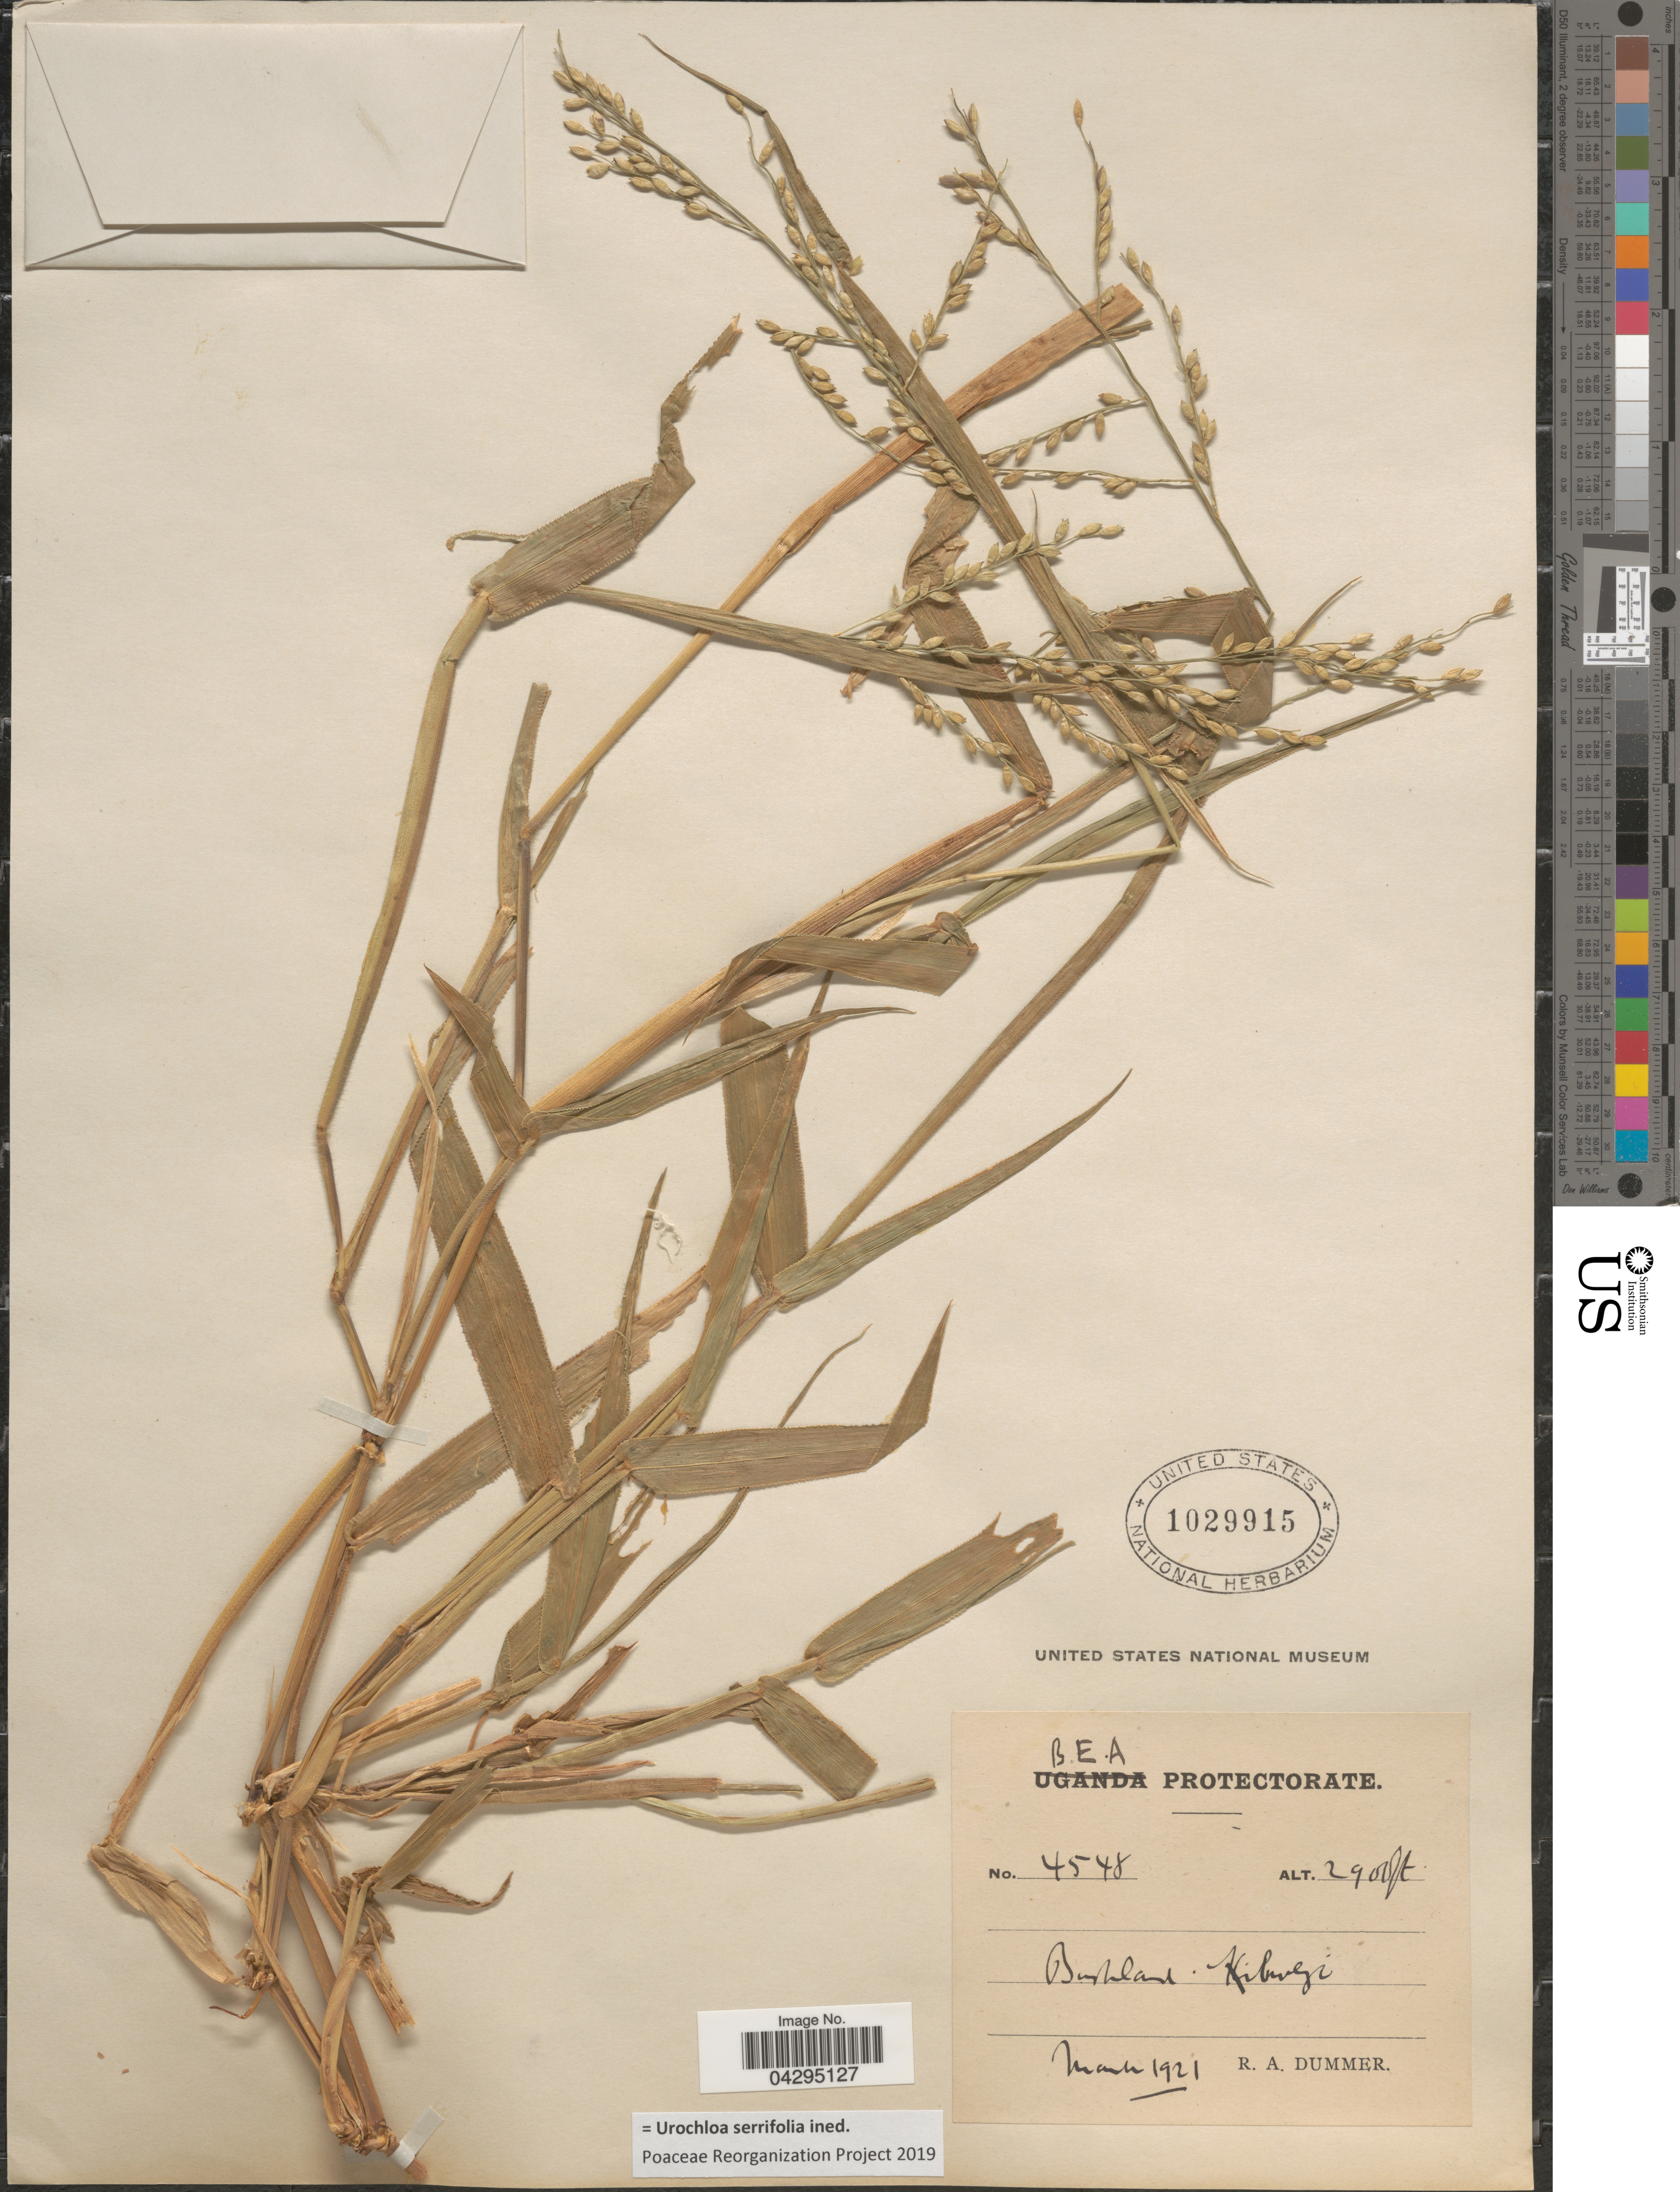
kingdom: Plantae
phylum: Tracheophyta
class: Liliopsida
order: Poales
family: Poaceae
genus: Urochloa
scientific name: Urochloa serrifolia ined.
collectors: R. Dümmer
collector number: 4548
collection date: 1921-03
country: Kenya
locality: B.E.A. Protectorate. Bushland Kibwezi.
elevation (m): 884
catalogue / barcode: US 1029915